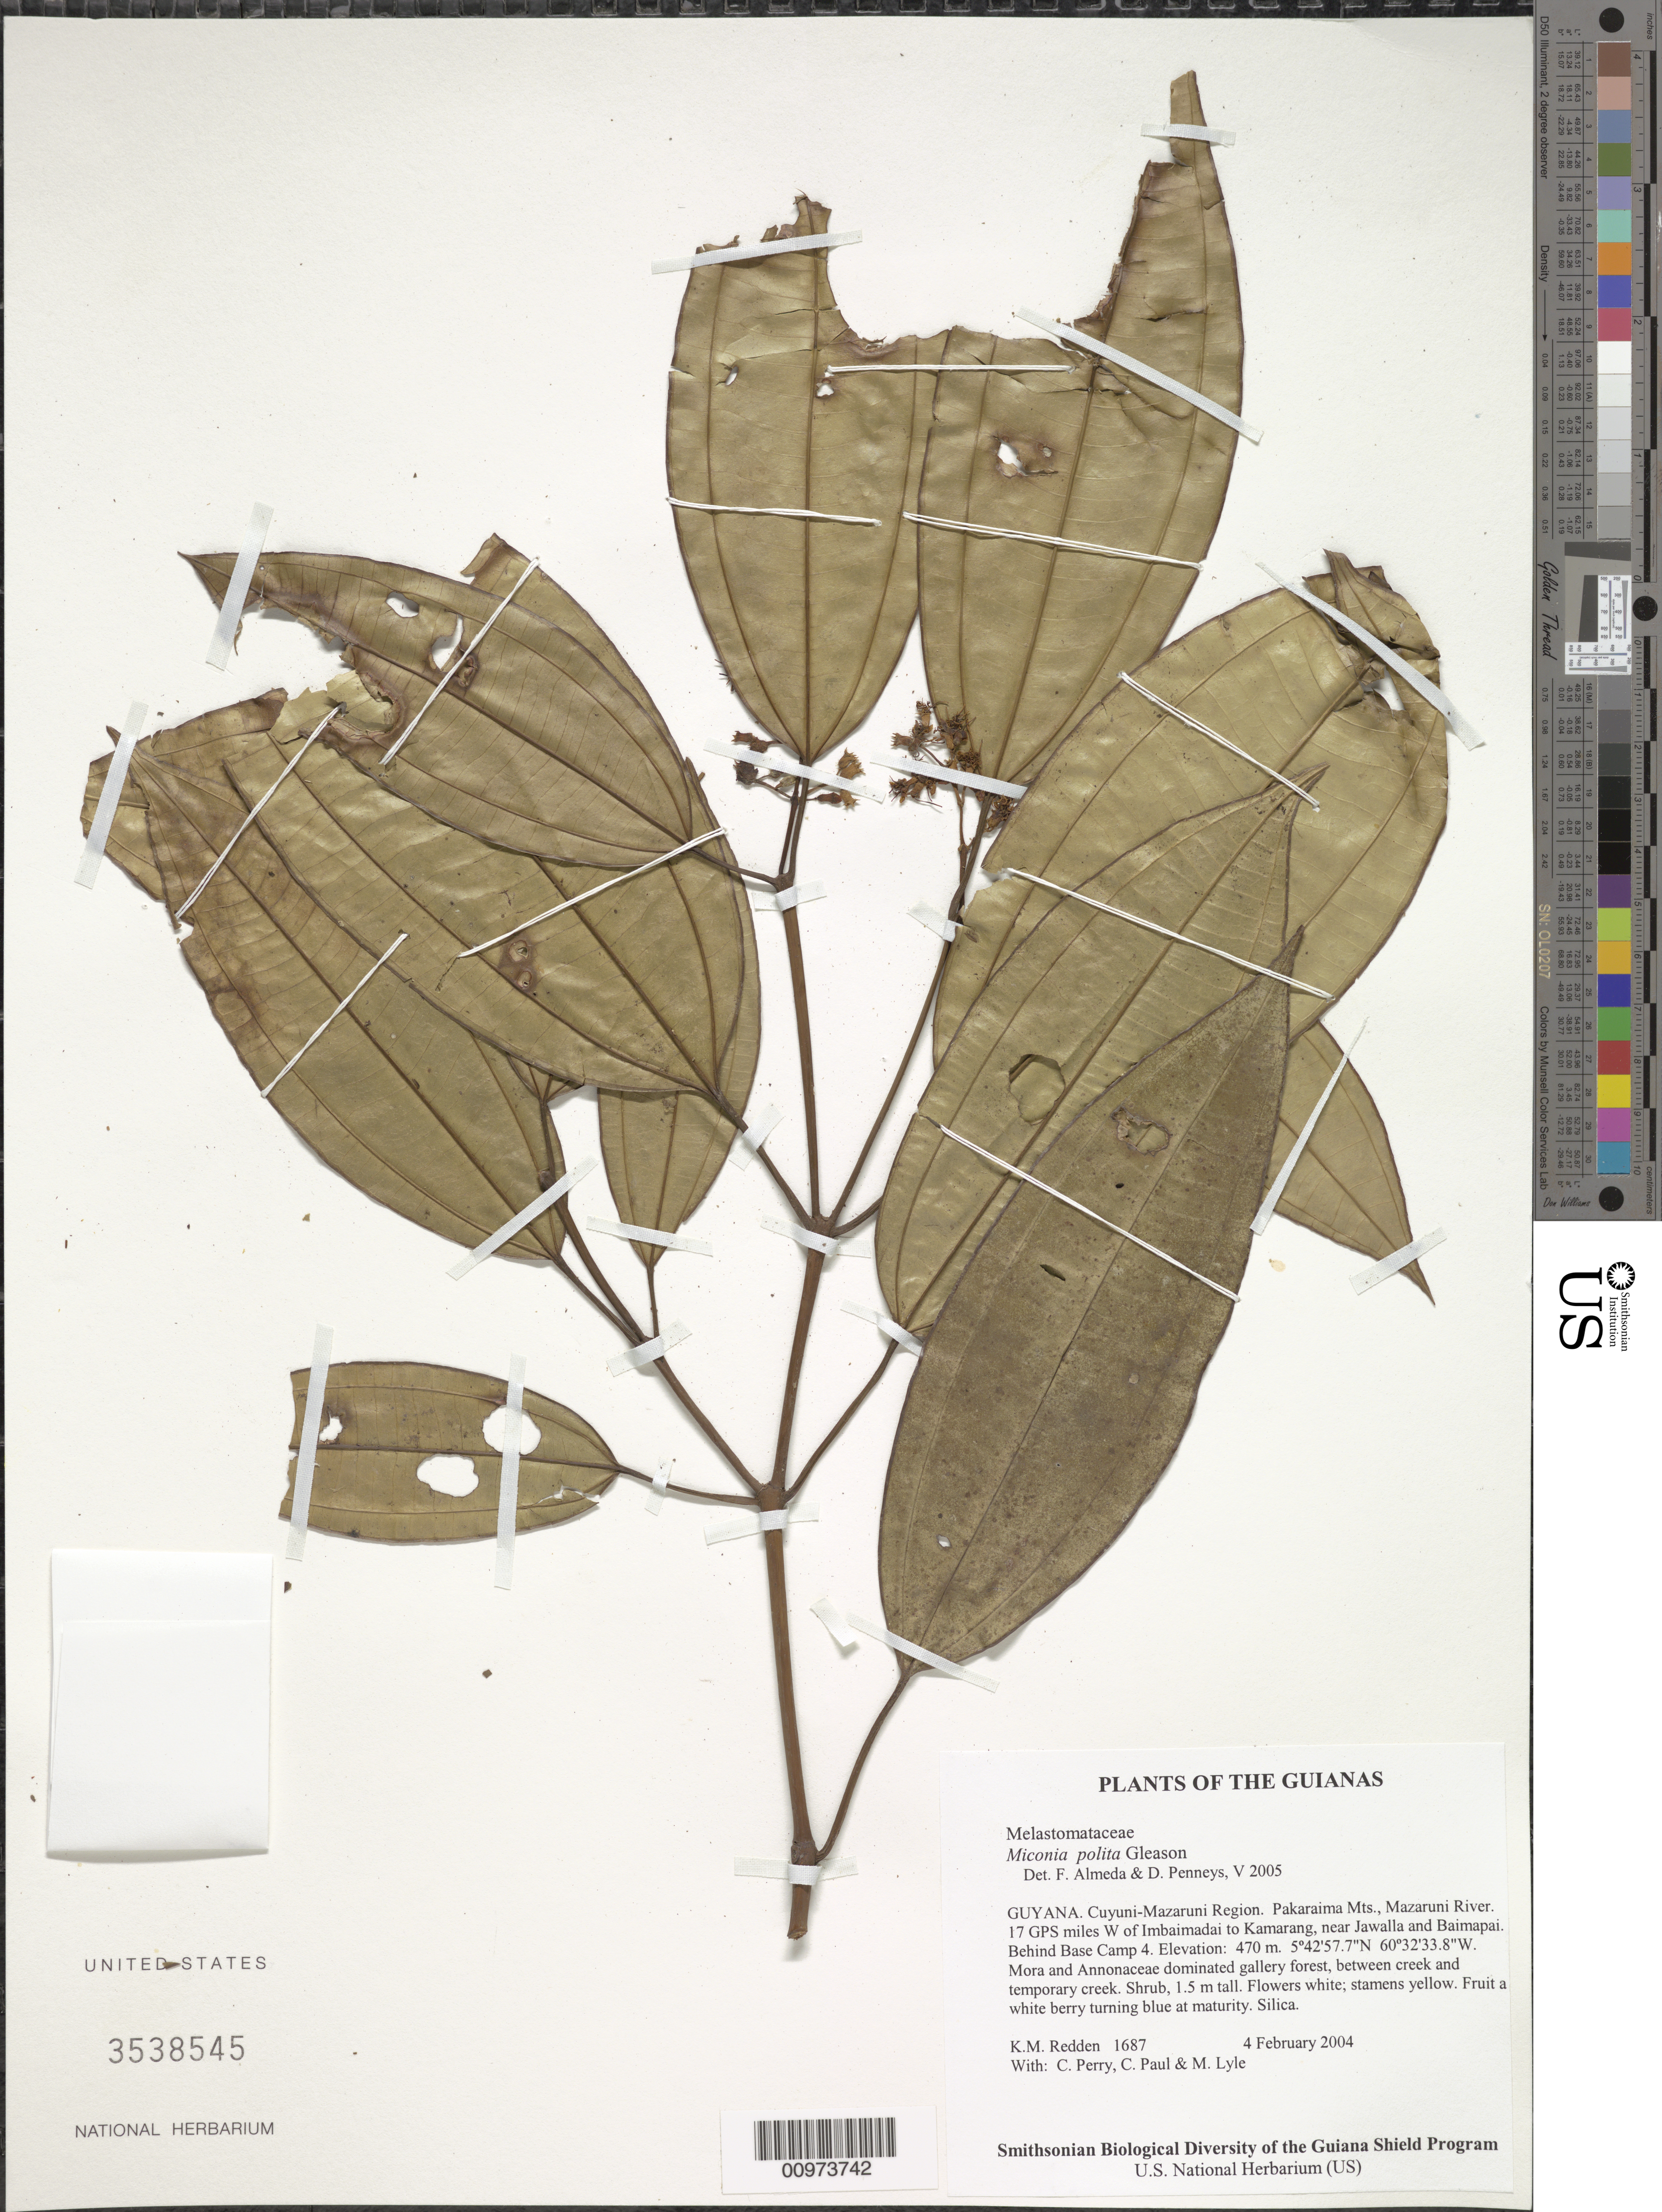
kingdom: Plantae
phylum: Tracheophyta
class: Magnoliopsida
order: Myrtales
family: Melastomataceae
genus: Miconia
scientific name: Miconia polita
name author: Gleason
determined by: Almeda, F.; Penneys, D. S.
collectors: K. M. Redden, C. Perry, C. Paul & M. Lyle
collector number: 1687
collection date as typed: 4 February 2004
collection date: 2004-02-04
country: Guyana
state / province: Cuyuni-Mazaruni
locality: Pakaraima Mts., Mazaruni River. 17 GPS miles W of Imbaimadai to Kamarang, near Jawalla and Baimapai. Behind Base Camp 4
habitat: Mora and Annonaceae dominated gallery forest, between creek and temporary creek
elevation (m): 470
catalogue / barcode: US 3538545